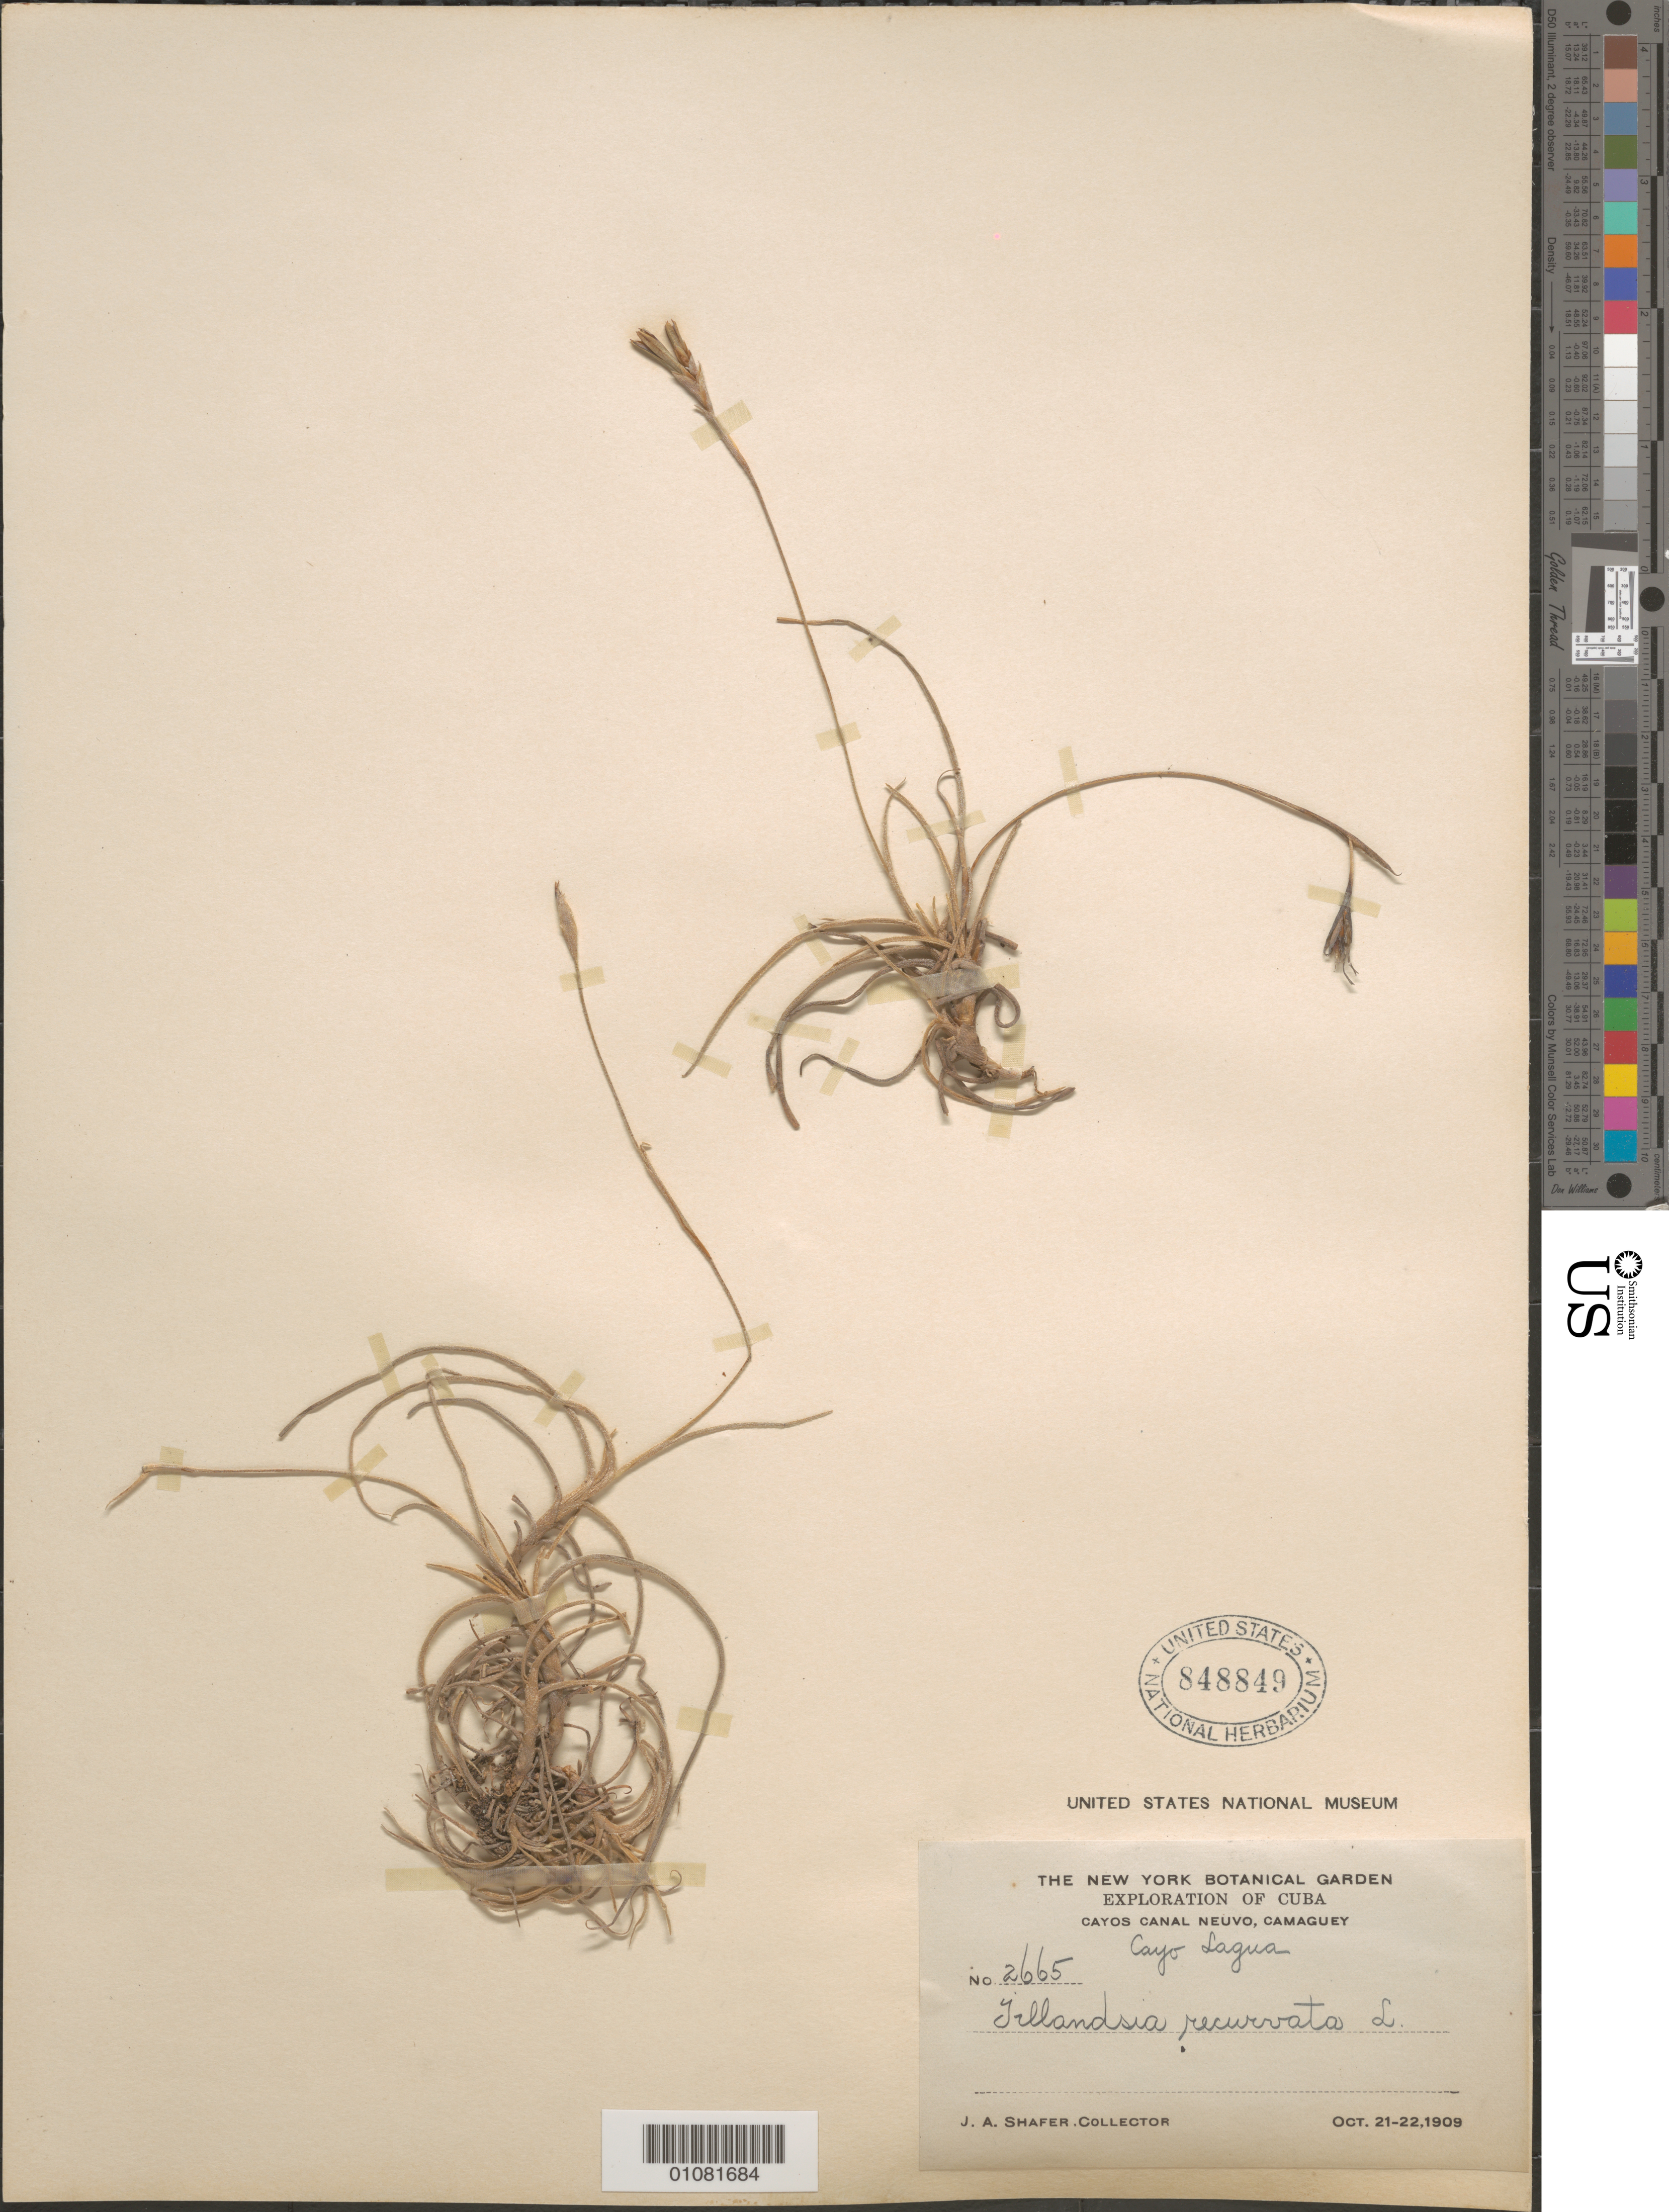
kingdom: Plantae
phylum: Tracheophyta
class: Liliopsida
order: Poales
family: Bromeliaceae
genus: Tillandsia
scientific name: Tillandsia recurvata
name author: L.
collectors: J. A. Shafer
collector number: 2665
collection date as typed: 21 Oct 1909 to 22 Oct 1909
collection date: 1909-10-21/1909-10-22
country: Cuba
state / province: Camagüey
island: Cuba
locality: Cayos Canal Nuevo, Cayo Lagua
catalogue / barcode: US 848849